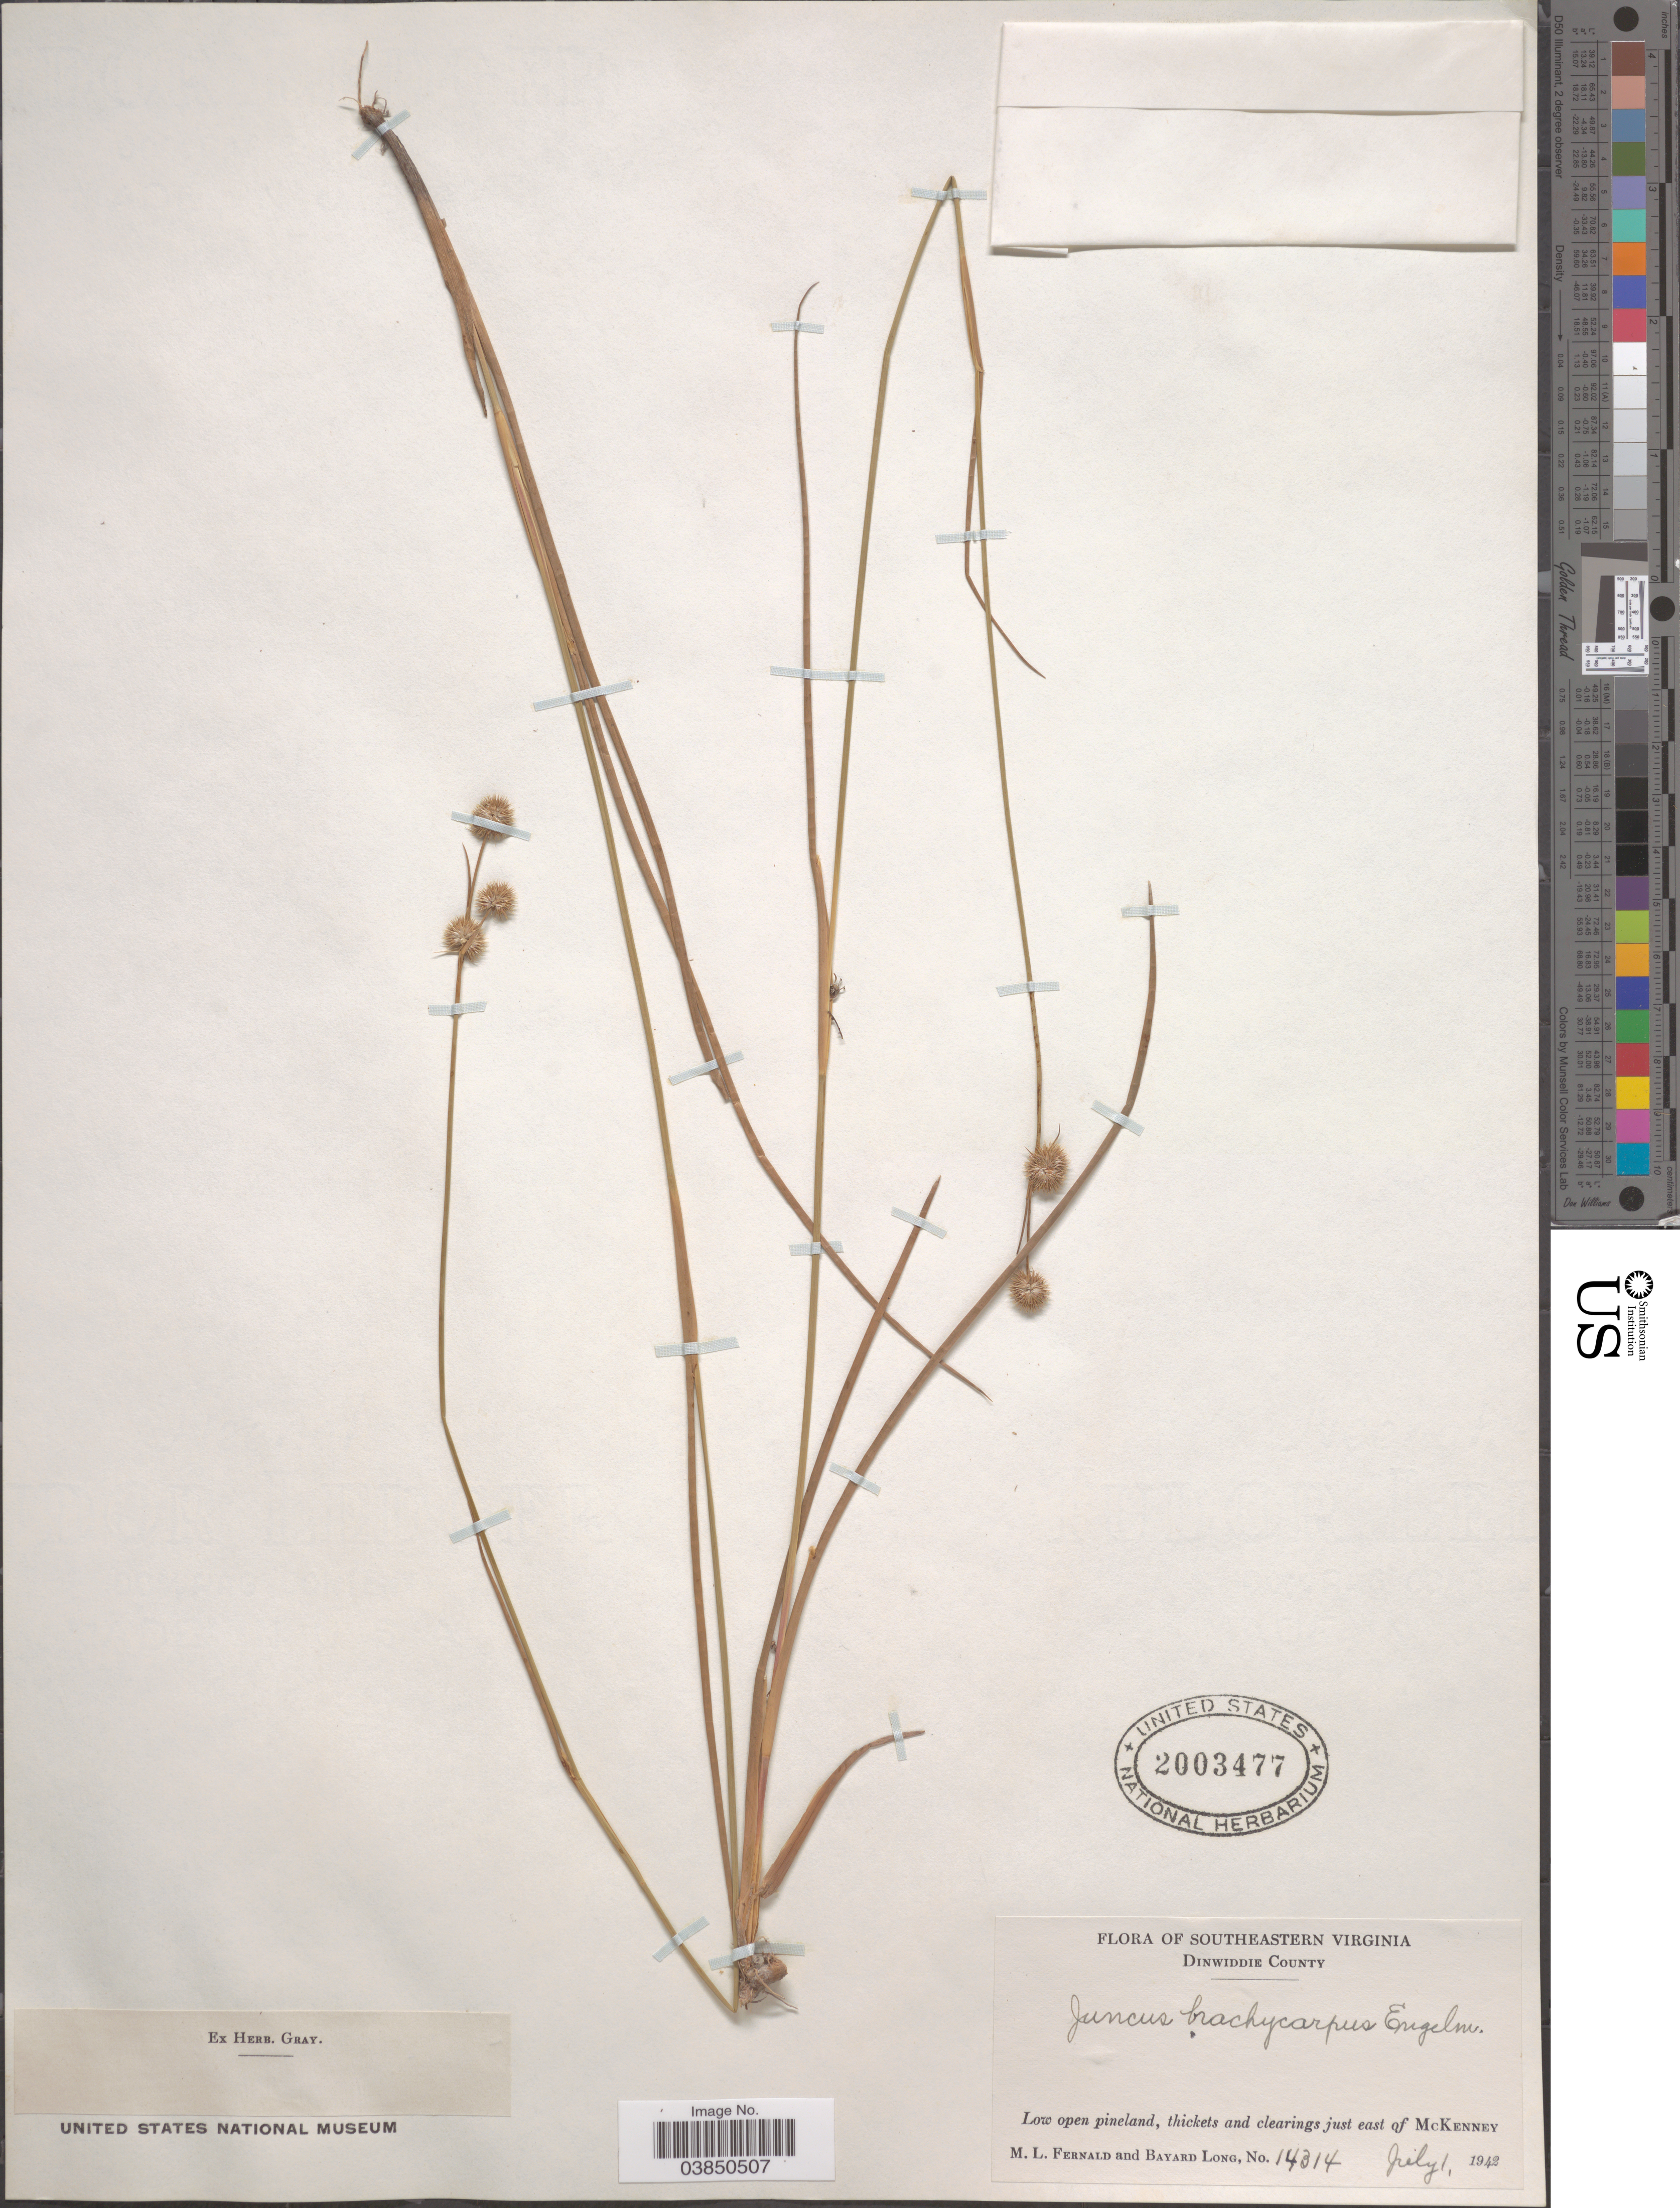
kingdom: Plantae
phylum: Tracheophyta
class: Liliopsida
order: Poales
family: Juncaceae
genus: Juncus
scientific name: Juncus brachycarpus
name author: Engelm.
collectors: M. L. Fernald & B. Long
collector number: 14314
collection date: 1942-07-01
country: United States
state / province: Virginia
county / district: Dinwiddie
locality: Southeastern Virginia. Dinwiddie County. Just east of McKenney.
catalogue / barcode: US 2003477